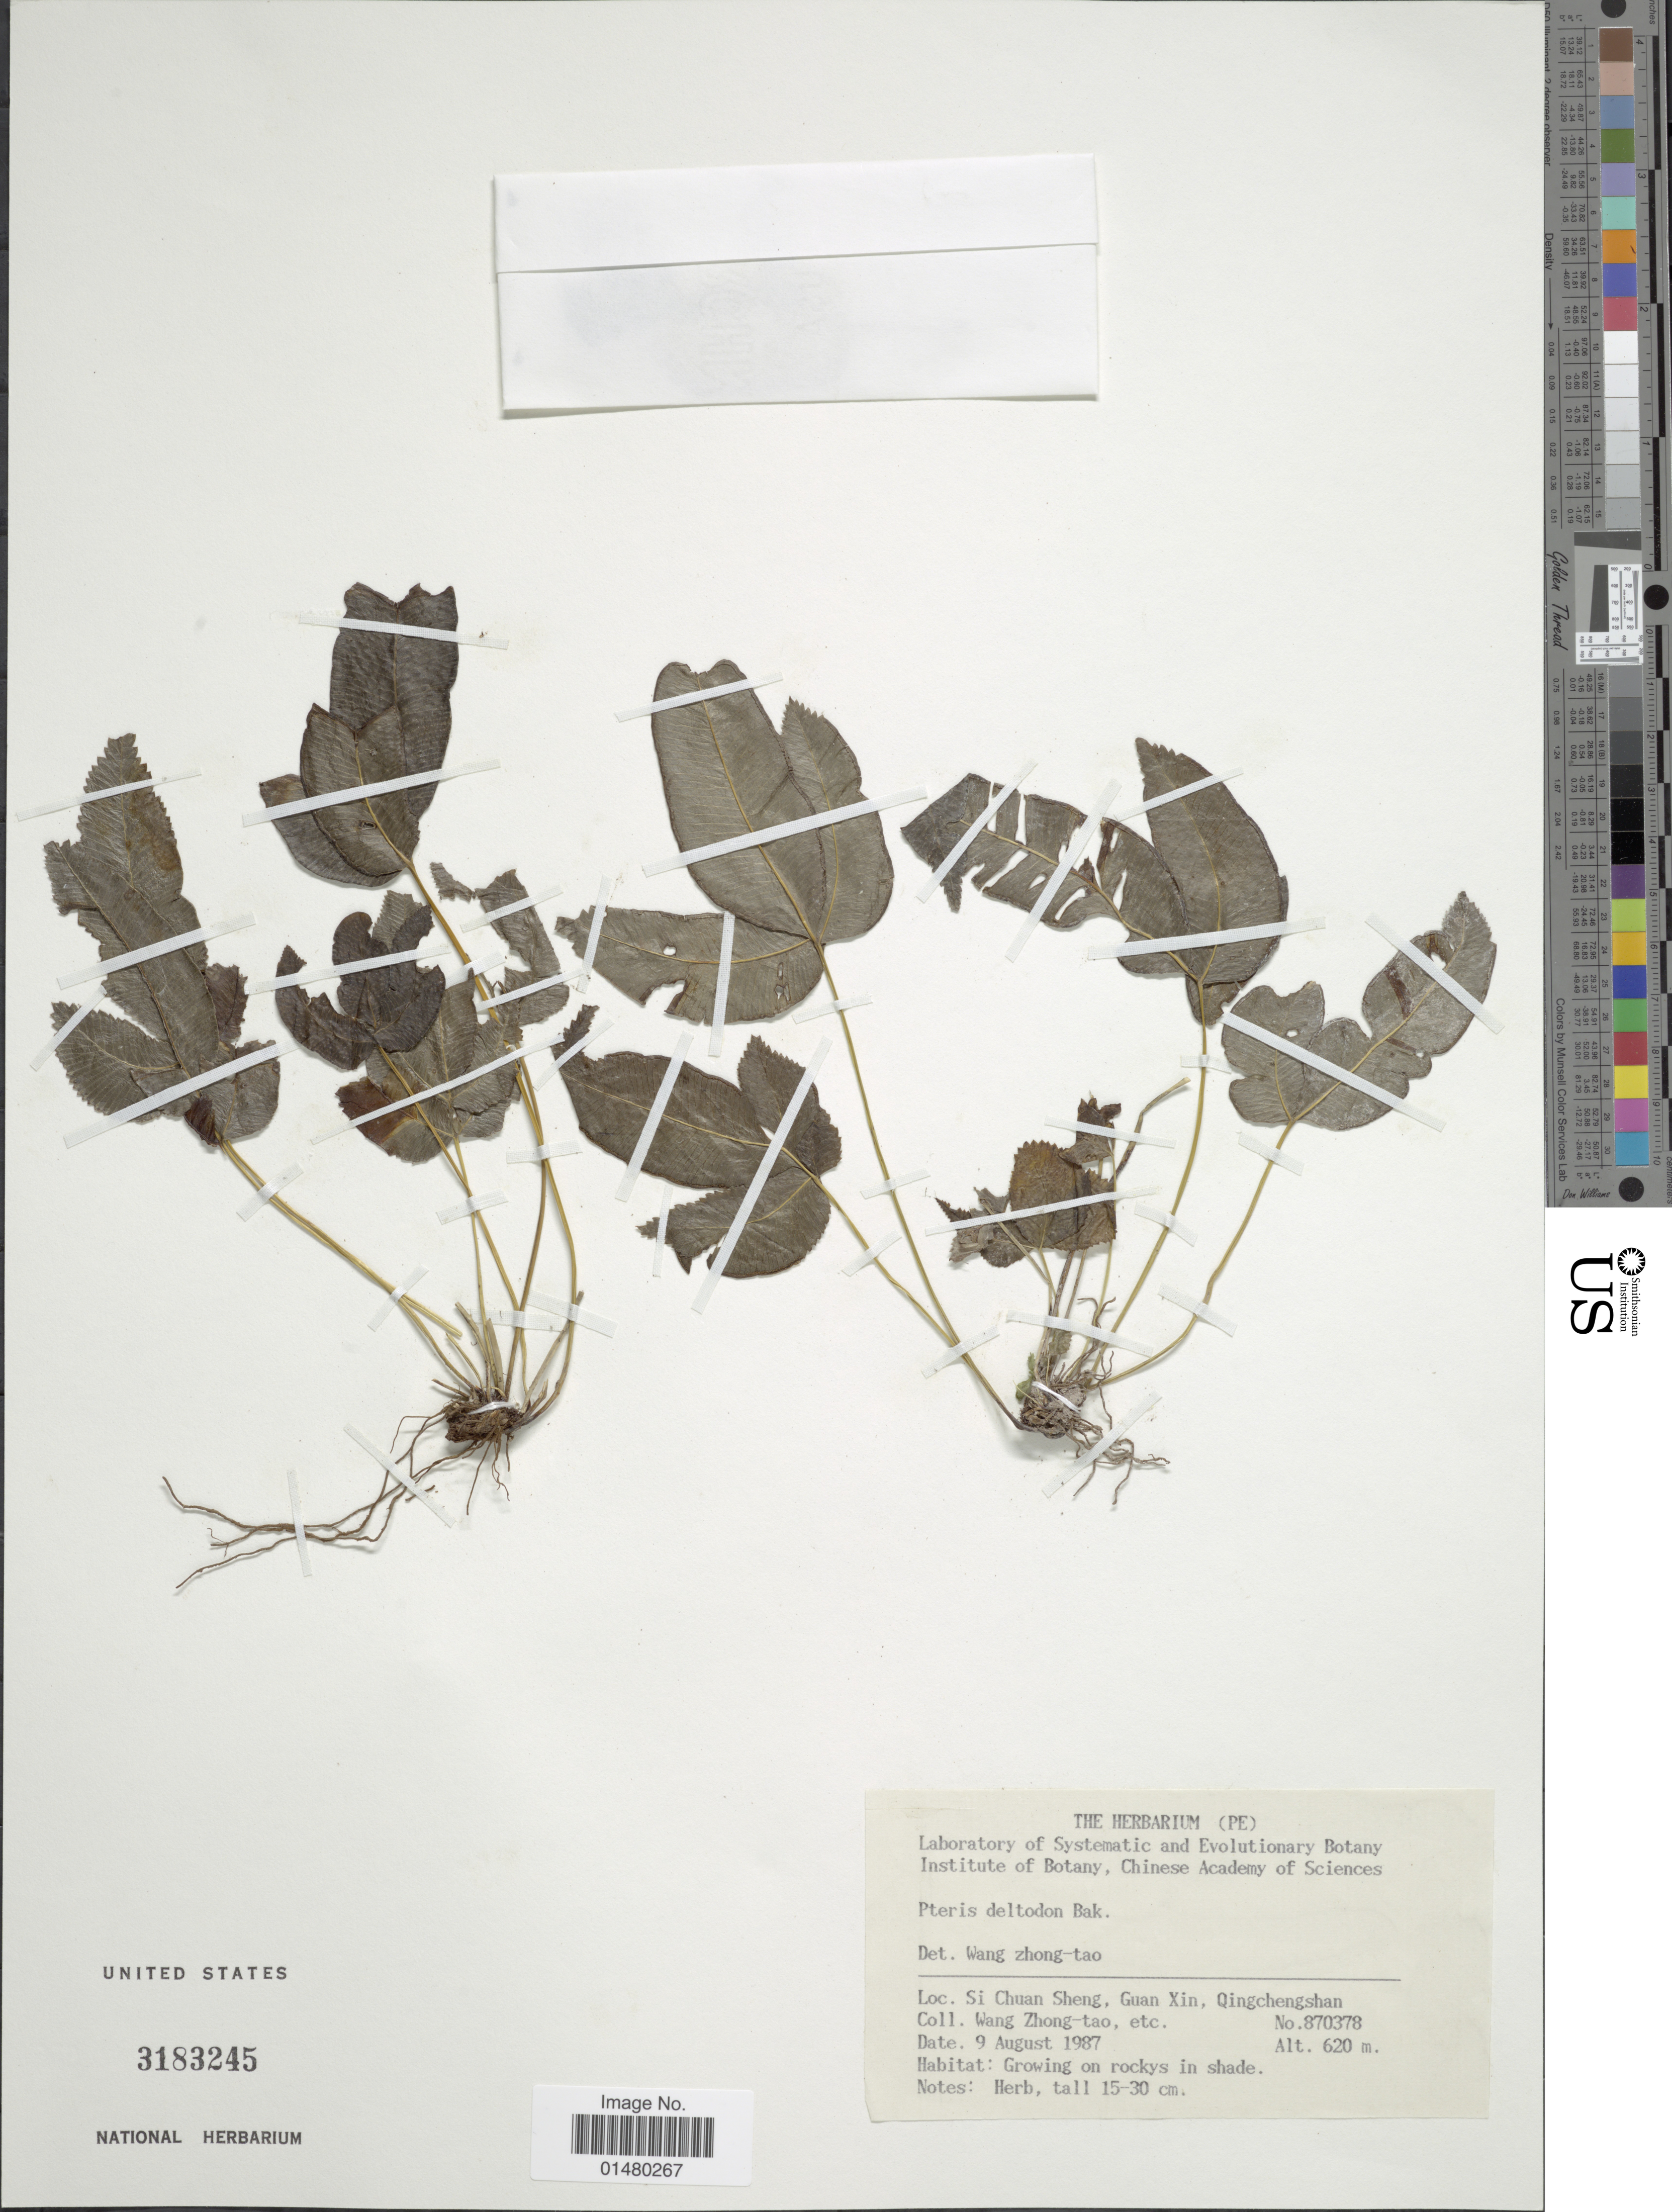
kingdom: Plantae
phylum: Tracheophyta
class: Polypodiopsida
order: Polypodiales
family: Pteridaceae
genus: Pteris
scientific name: Pteris deltodon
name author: Baker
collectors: W. Zhong-Tao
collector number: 870378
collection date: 1987-08-09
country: China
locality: Si Chuan Sheng, Guan Xin, Qingchengshan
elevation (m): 620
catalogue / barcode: US 3183245